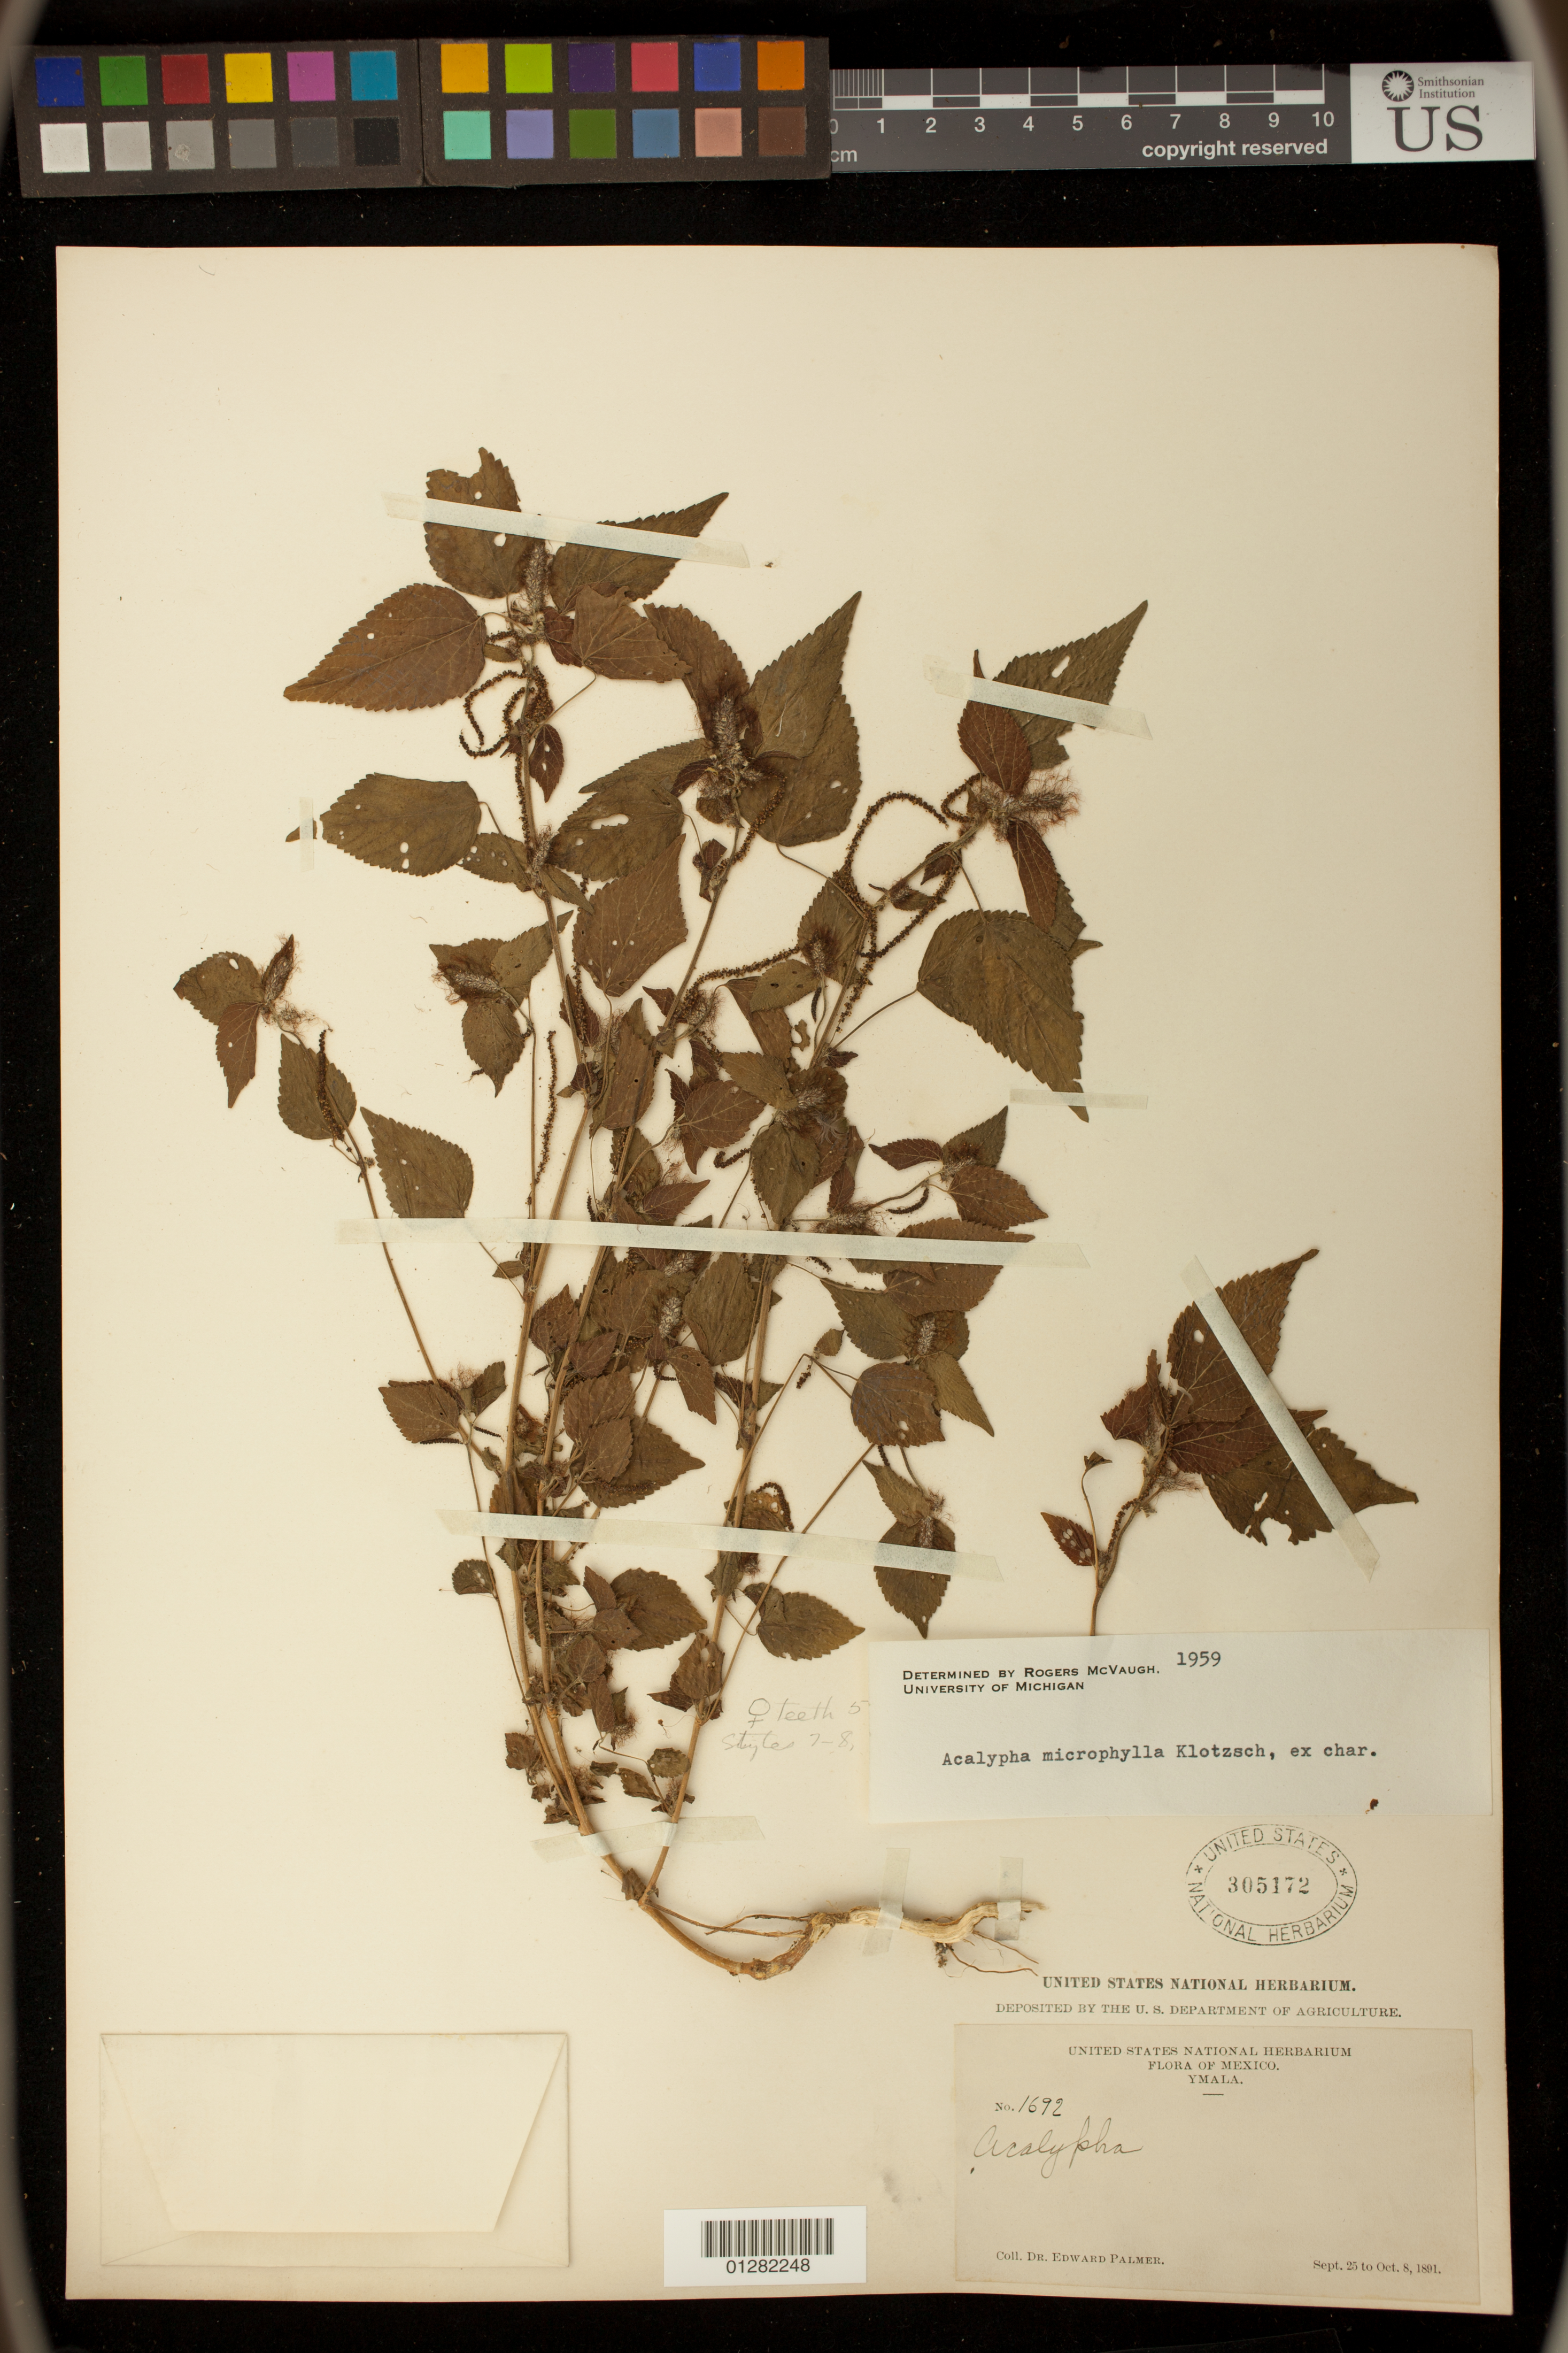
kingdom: Plantae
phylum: Tracheophyta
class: Magnoliopsida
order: Malpighiales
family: Euphorbiaceae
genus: Acalypha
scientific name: Acalypha microphylla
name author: Klotzsch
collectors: C. C. Parry & E. D. Palmer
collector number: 1692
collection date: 1891-09-25/1981-10-08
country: Mexico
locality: Ymala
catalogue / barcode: US 305172